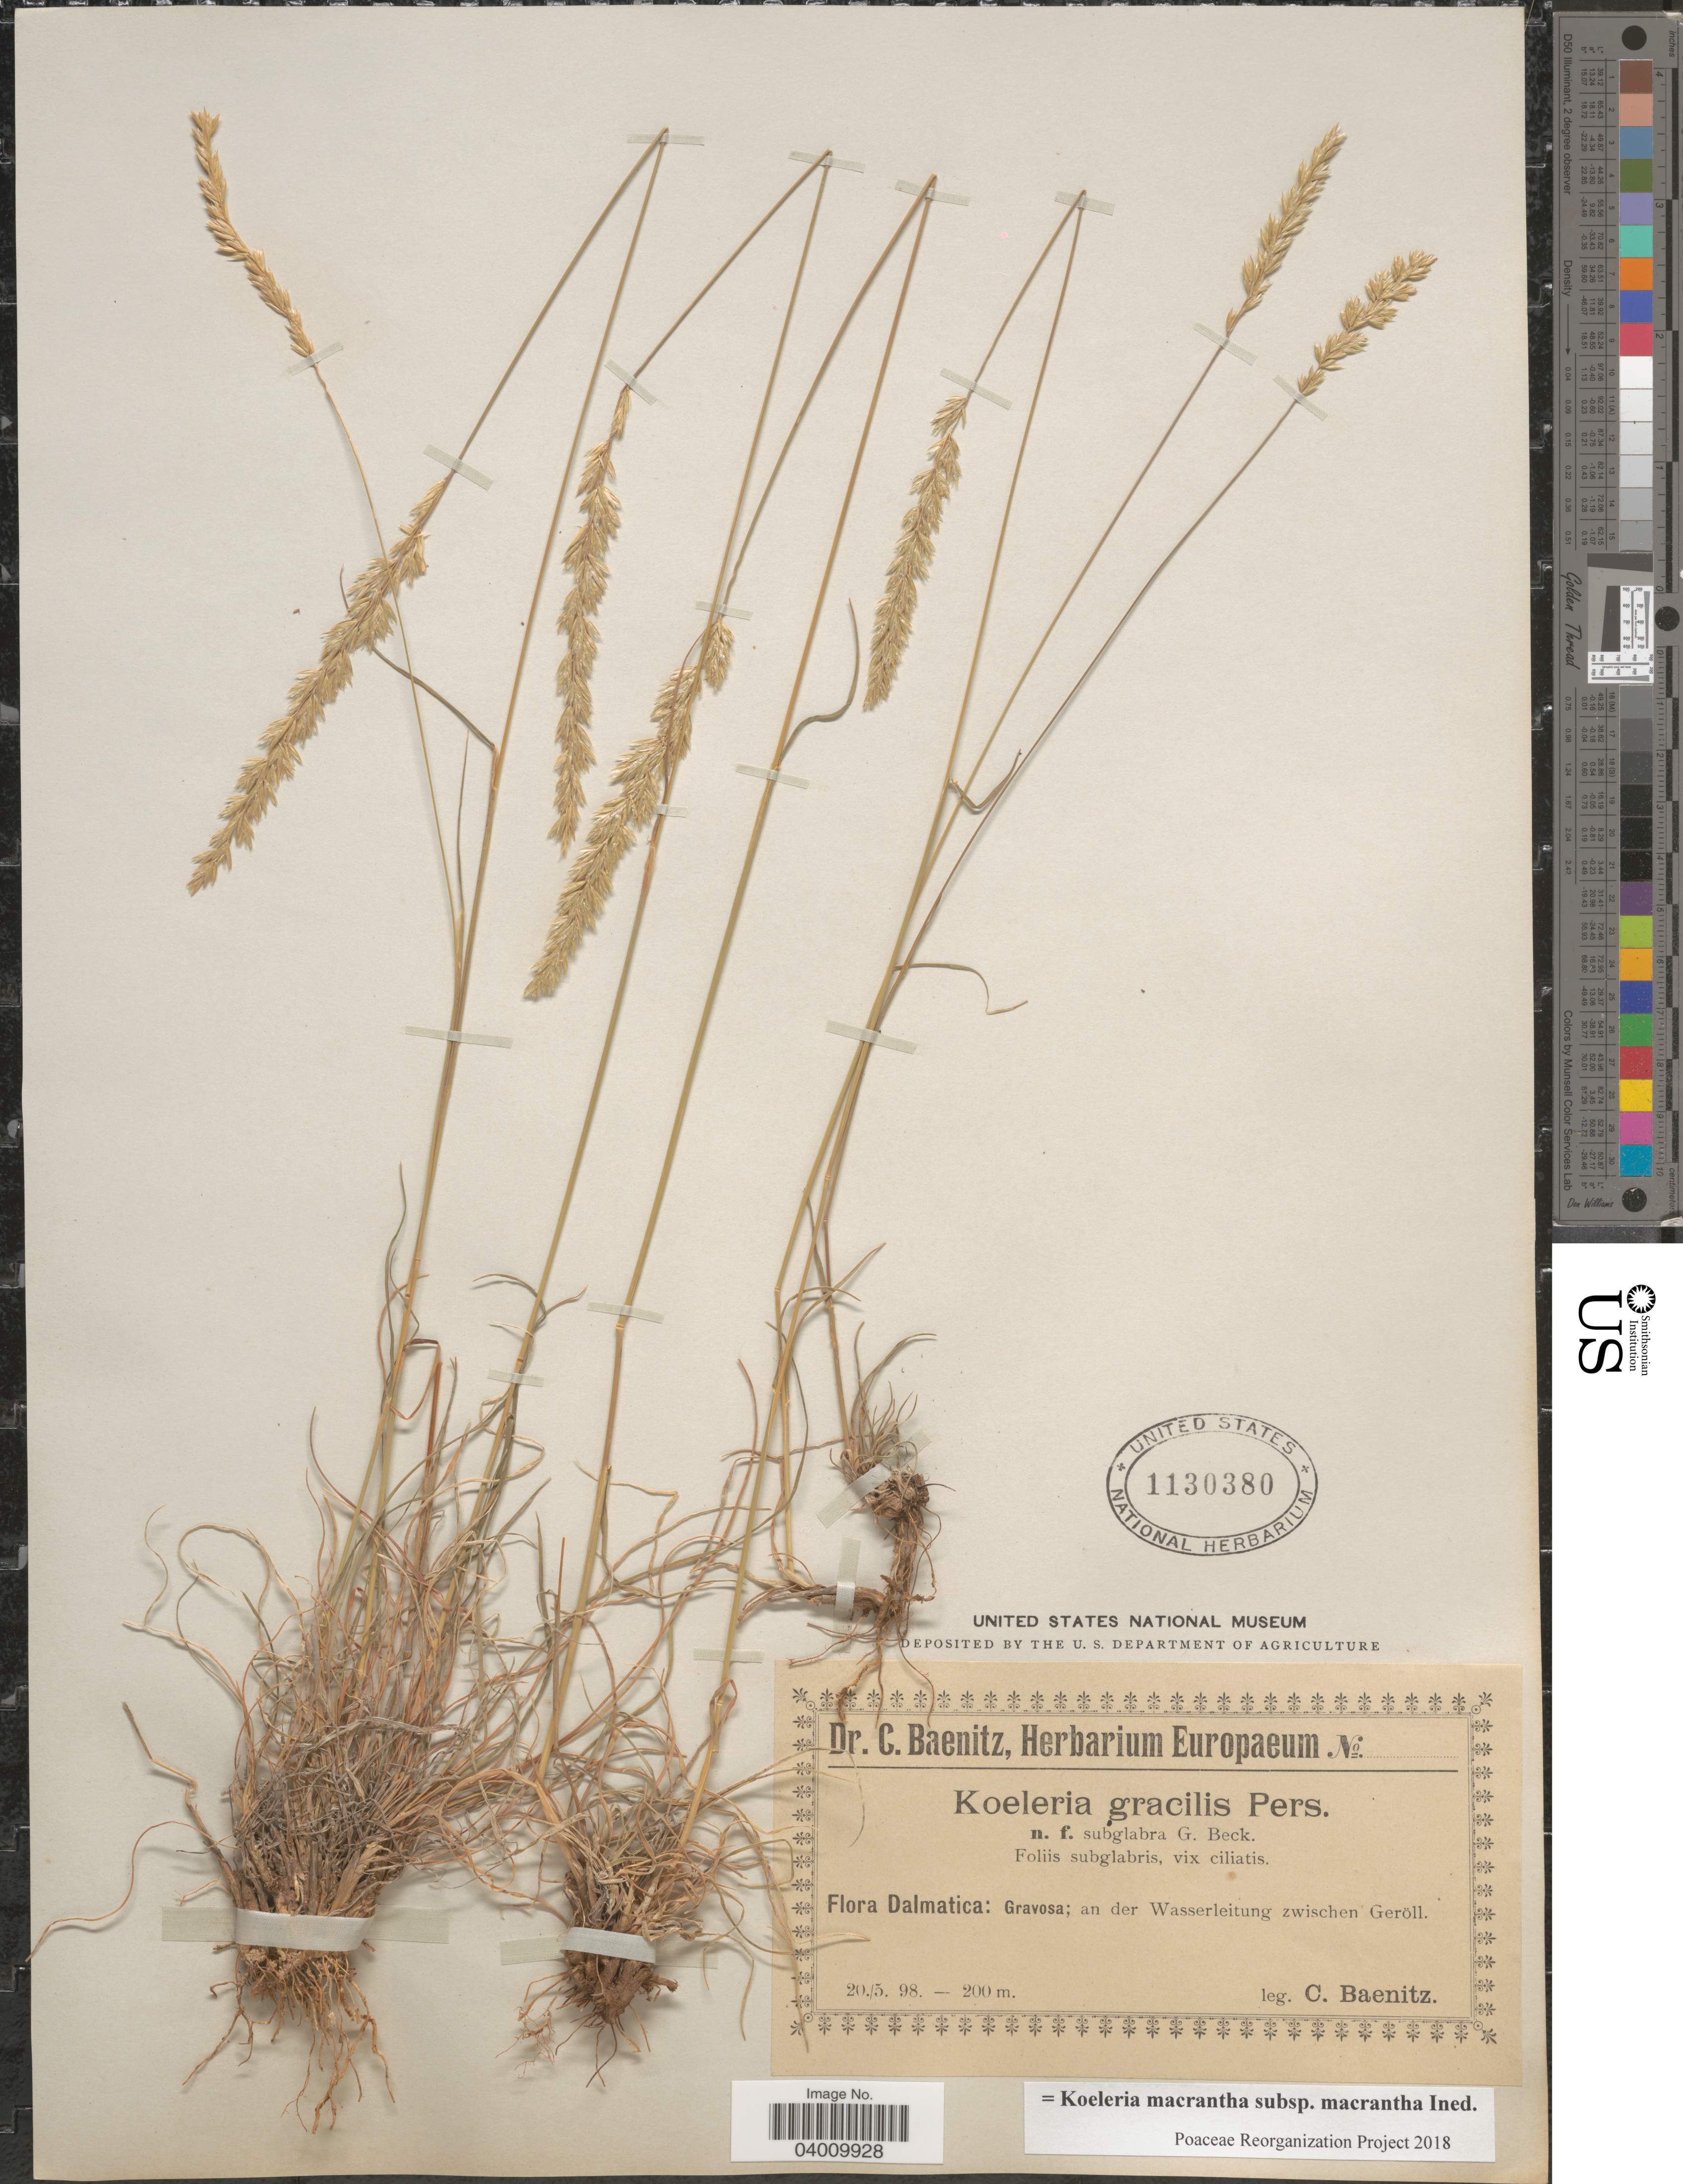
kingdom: Plantae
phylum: Tracheophyta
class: Liliopsida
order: Poales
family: Poaceae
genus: Koeleria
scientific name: Koeleria macrantha subsp. macrantha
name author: (Ledeb.) Schult.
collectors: C. G. Baenitz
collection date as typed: Transcribed d/m/y: 20/5/98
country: Croatia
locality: Dalmatica: Gravosa; an der Wasserleitung zwischen Geröll.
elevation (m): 200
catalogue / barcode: US 1130380